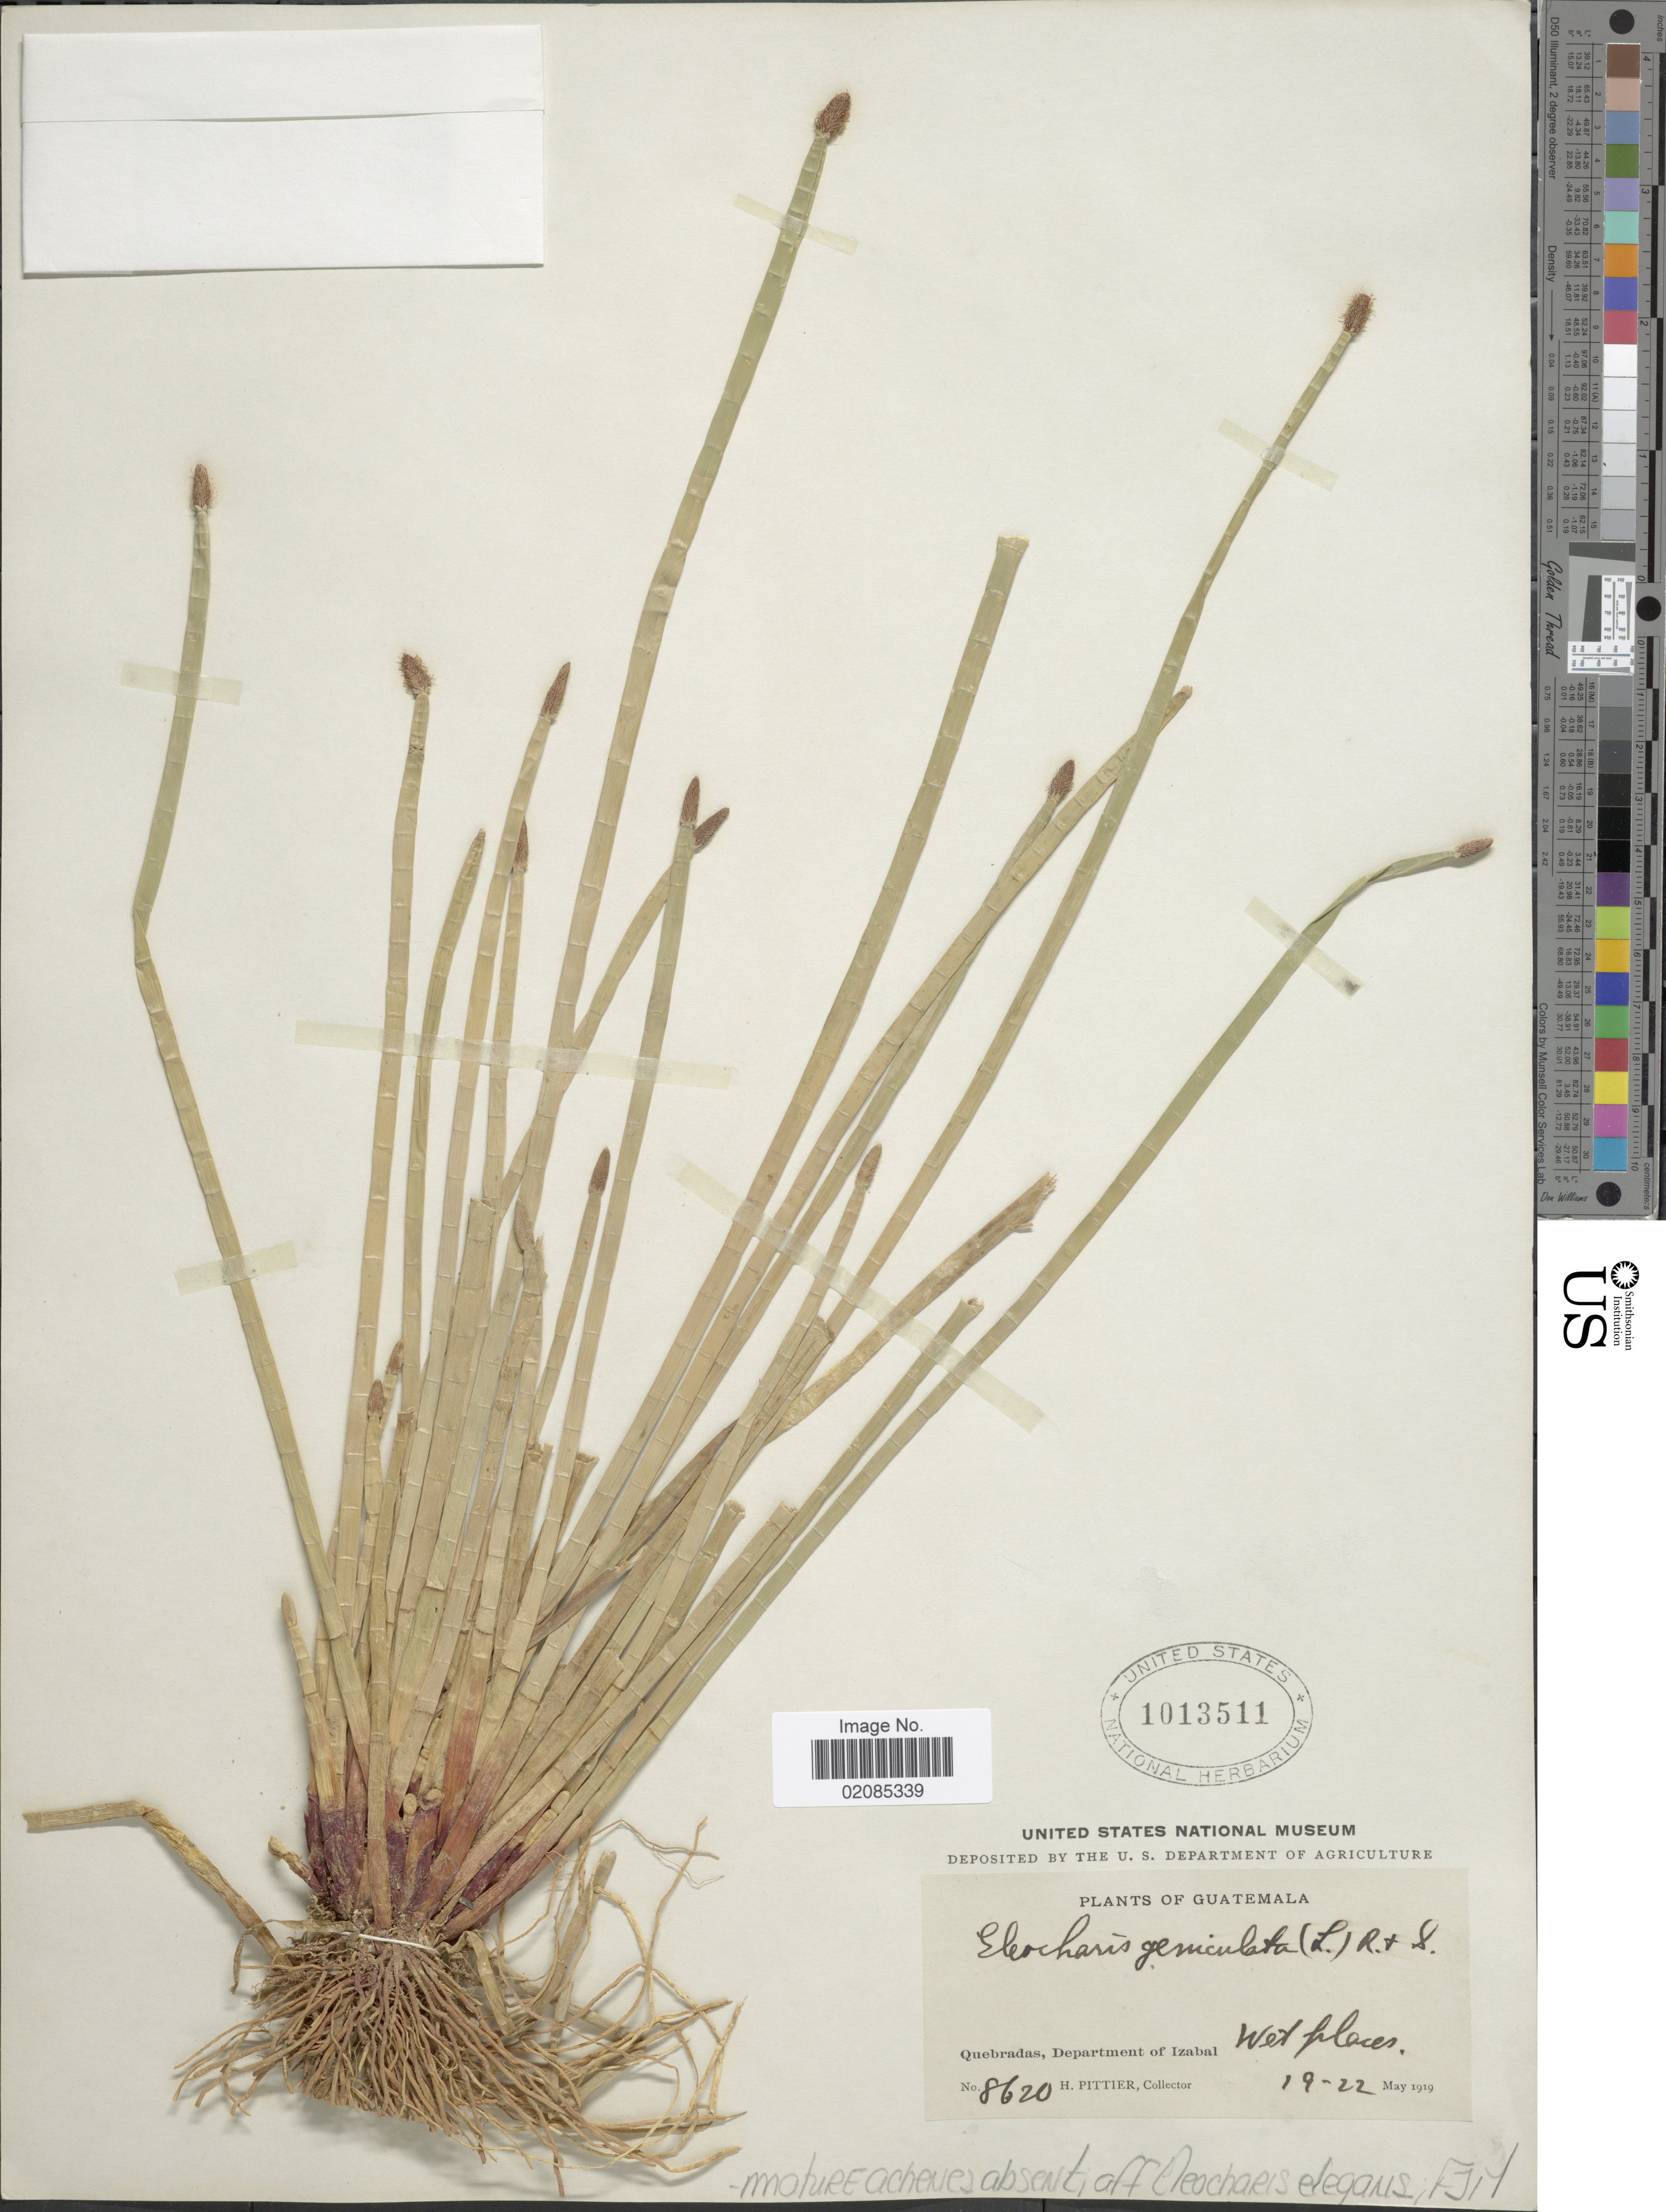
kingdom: Plantae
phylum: Tracheophyta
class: Liliopsida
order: Poales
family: Cyperaceae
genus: Eleocharis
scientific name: Eleocharis elegans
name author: (Kunth) Roem. & Schult.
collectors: H. F. Pittier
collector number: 8620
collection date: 1919-05-19/1919-05-22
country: Guatemala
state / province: Izabal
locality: Quebradas, Department of Izabal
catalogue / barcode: US 1013511